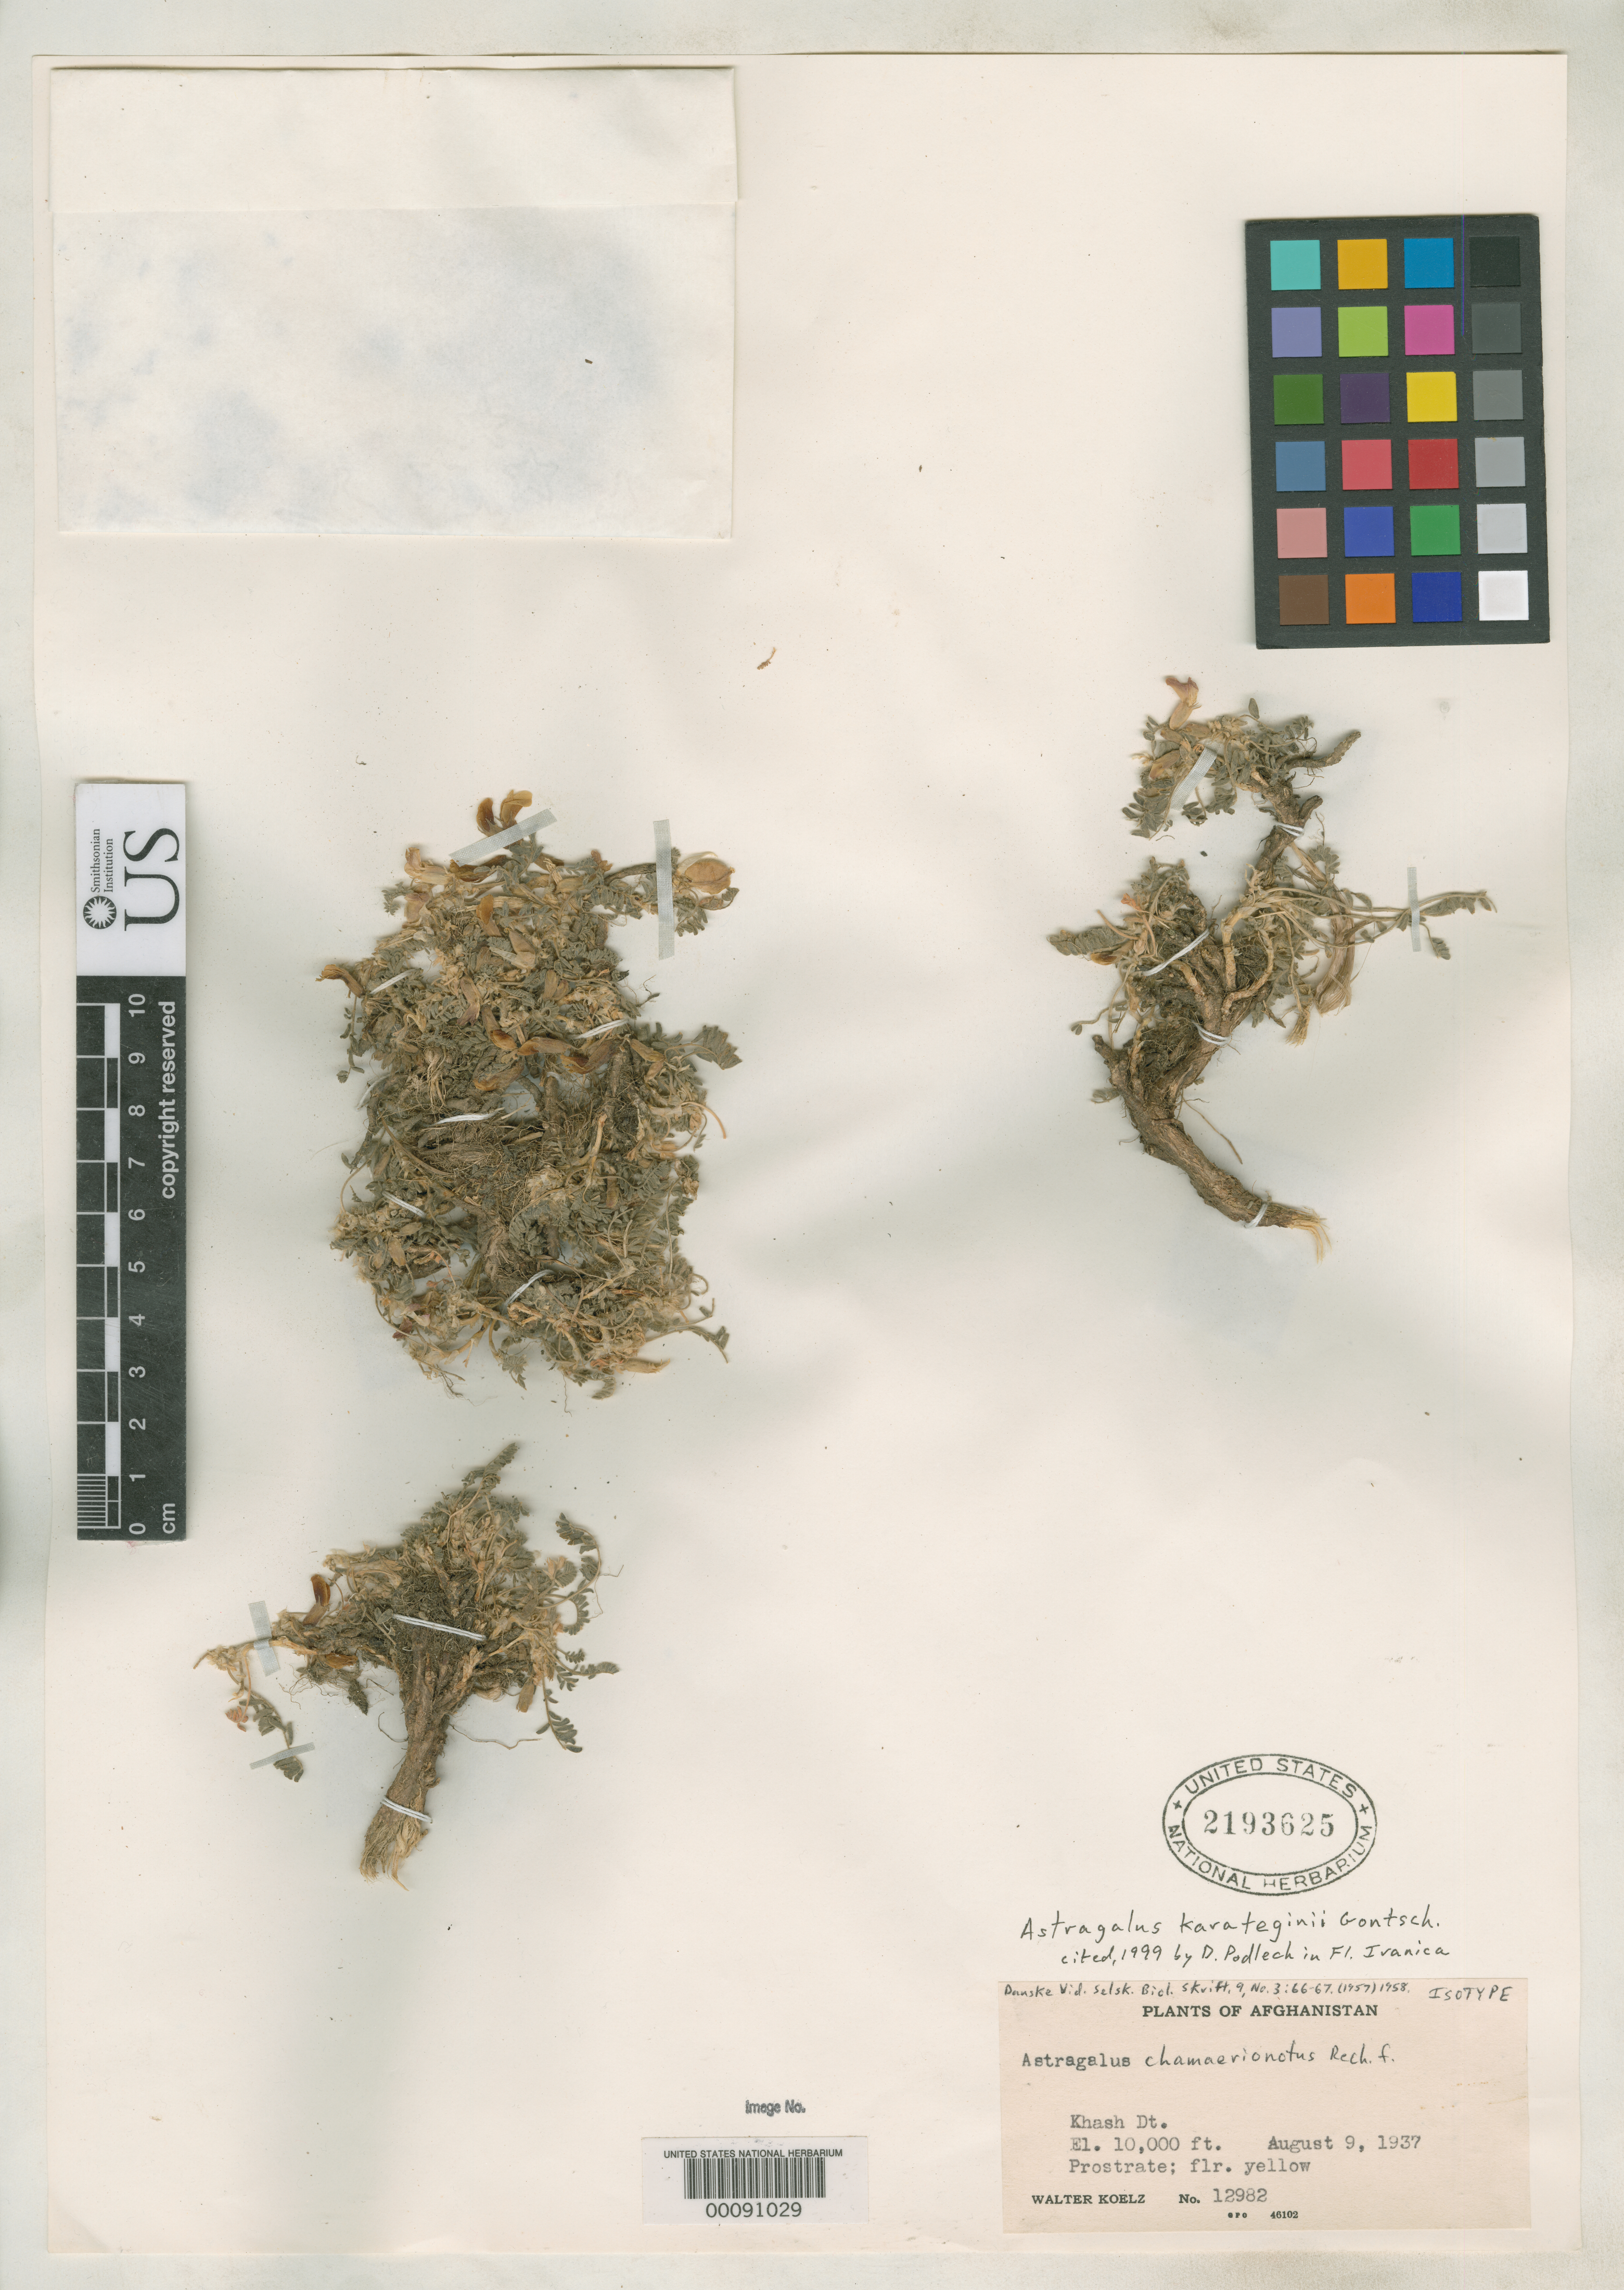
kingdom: Plantae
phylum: Tracheophyta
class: Magnoliopsida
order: Fabales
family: Fabaceae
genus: Astragalus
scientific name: Astragalus chamaerionotus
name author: Rech. f.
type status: Isotype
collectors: W. N. Koelz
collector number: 12982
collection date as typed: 09 Aug 1937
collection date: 1937-08-09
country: Afghanistan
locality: Khash Dist.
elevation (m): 3048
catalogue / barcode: US 2193625